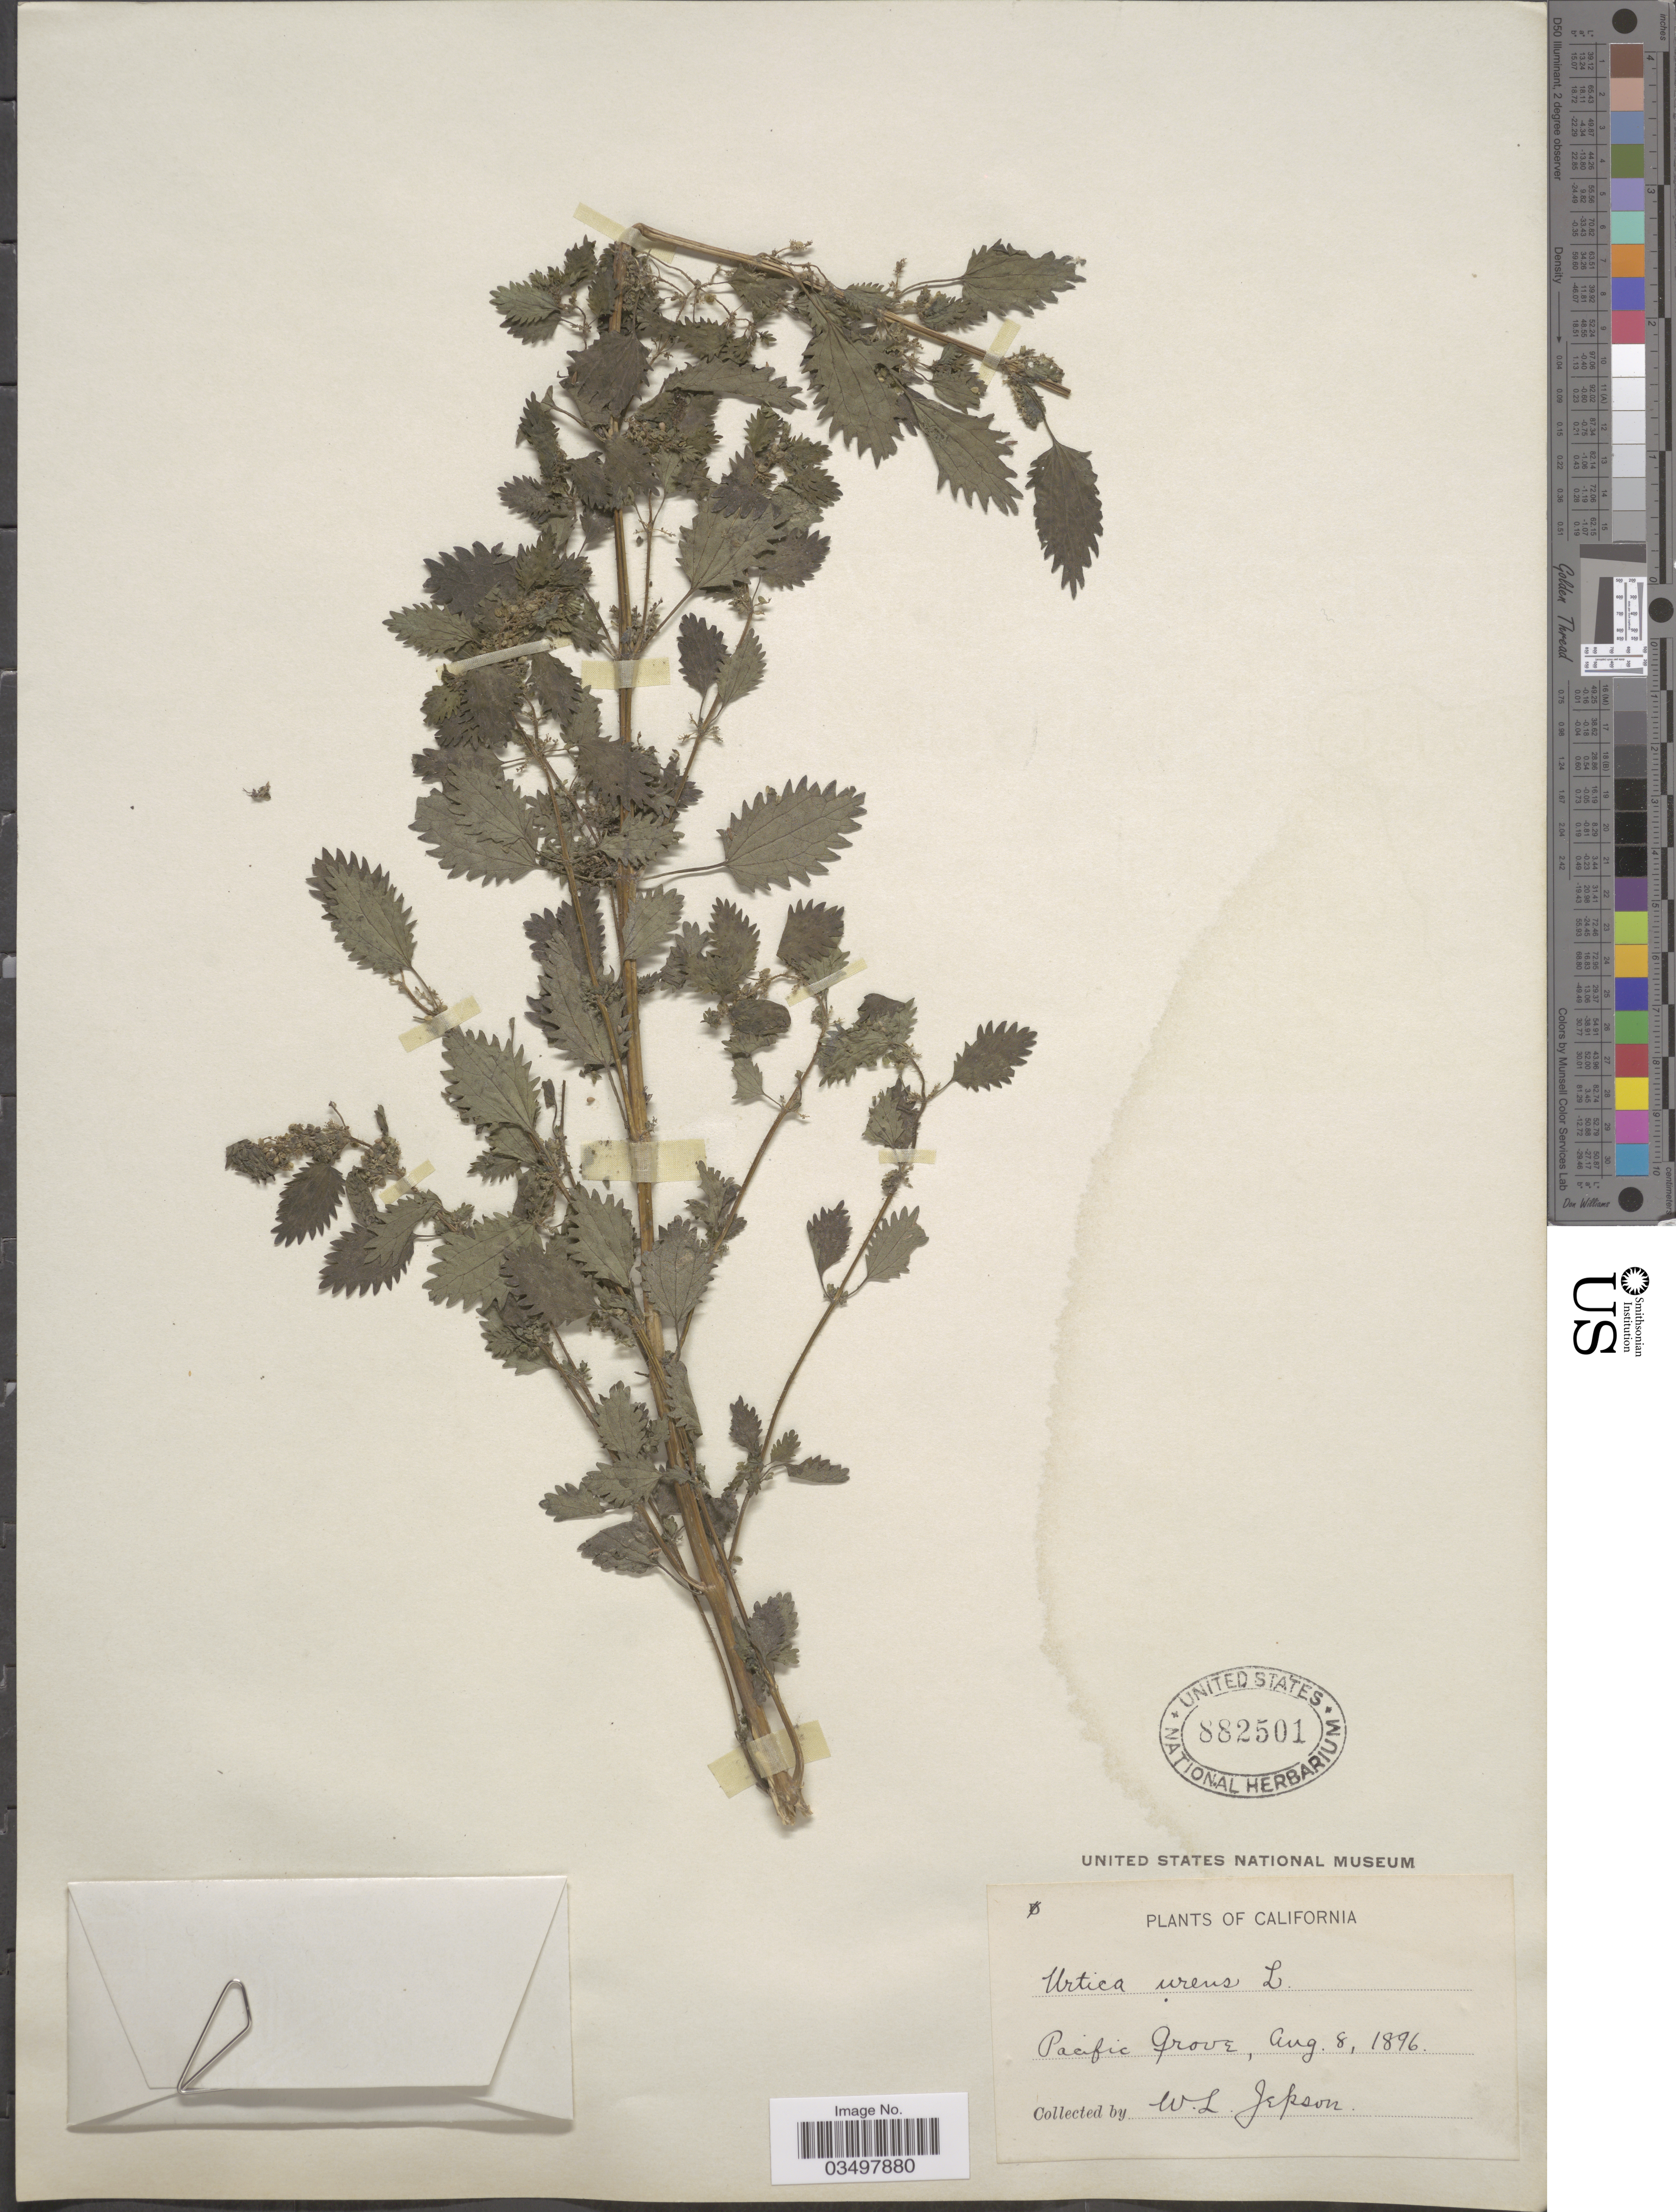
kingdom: Plantae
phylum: Tracheophyta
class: Magnoliopsida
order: Rosales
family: Urticaceae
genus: Urtica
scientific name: Urtica urens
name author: L.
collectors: W. L. Jepson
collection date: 1896-08-08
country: United States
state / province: California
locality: Pacific Grove.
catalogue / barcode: US 882501